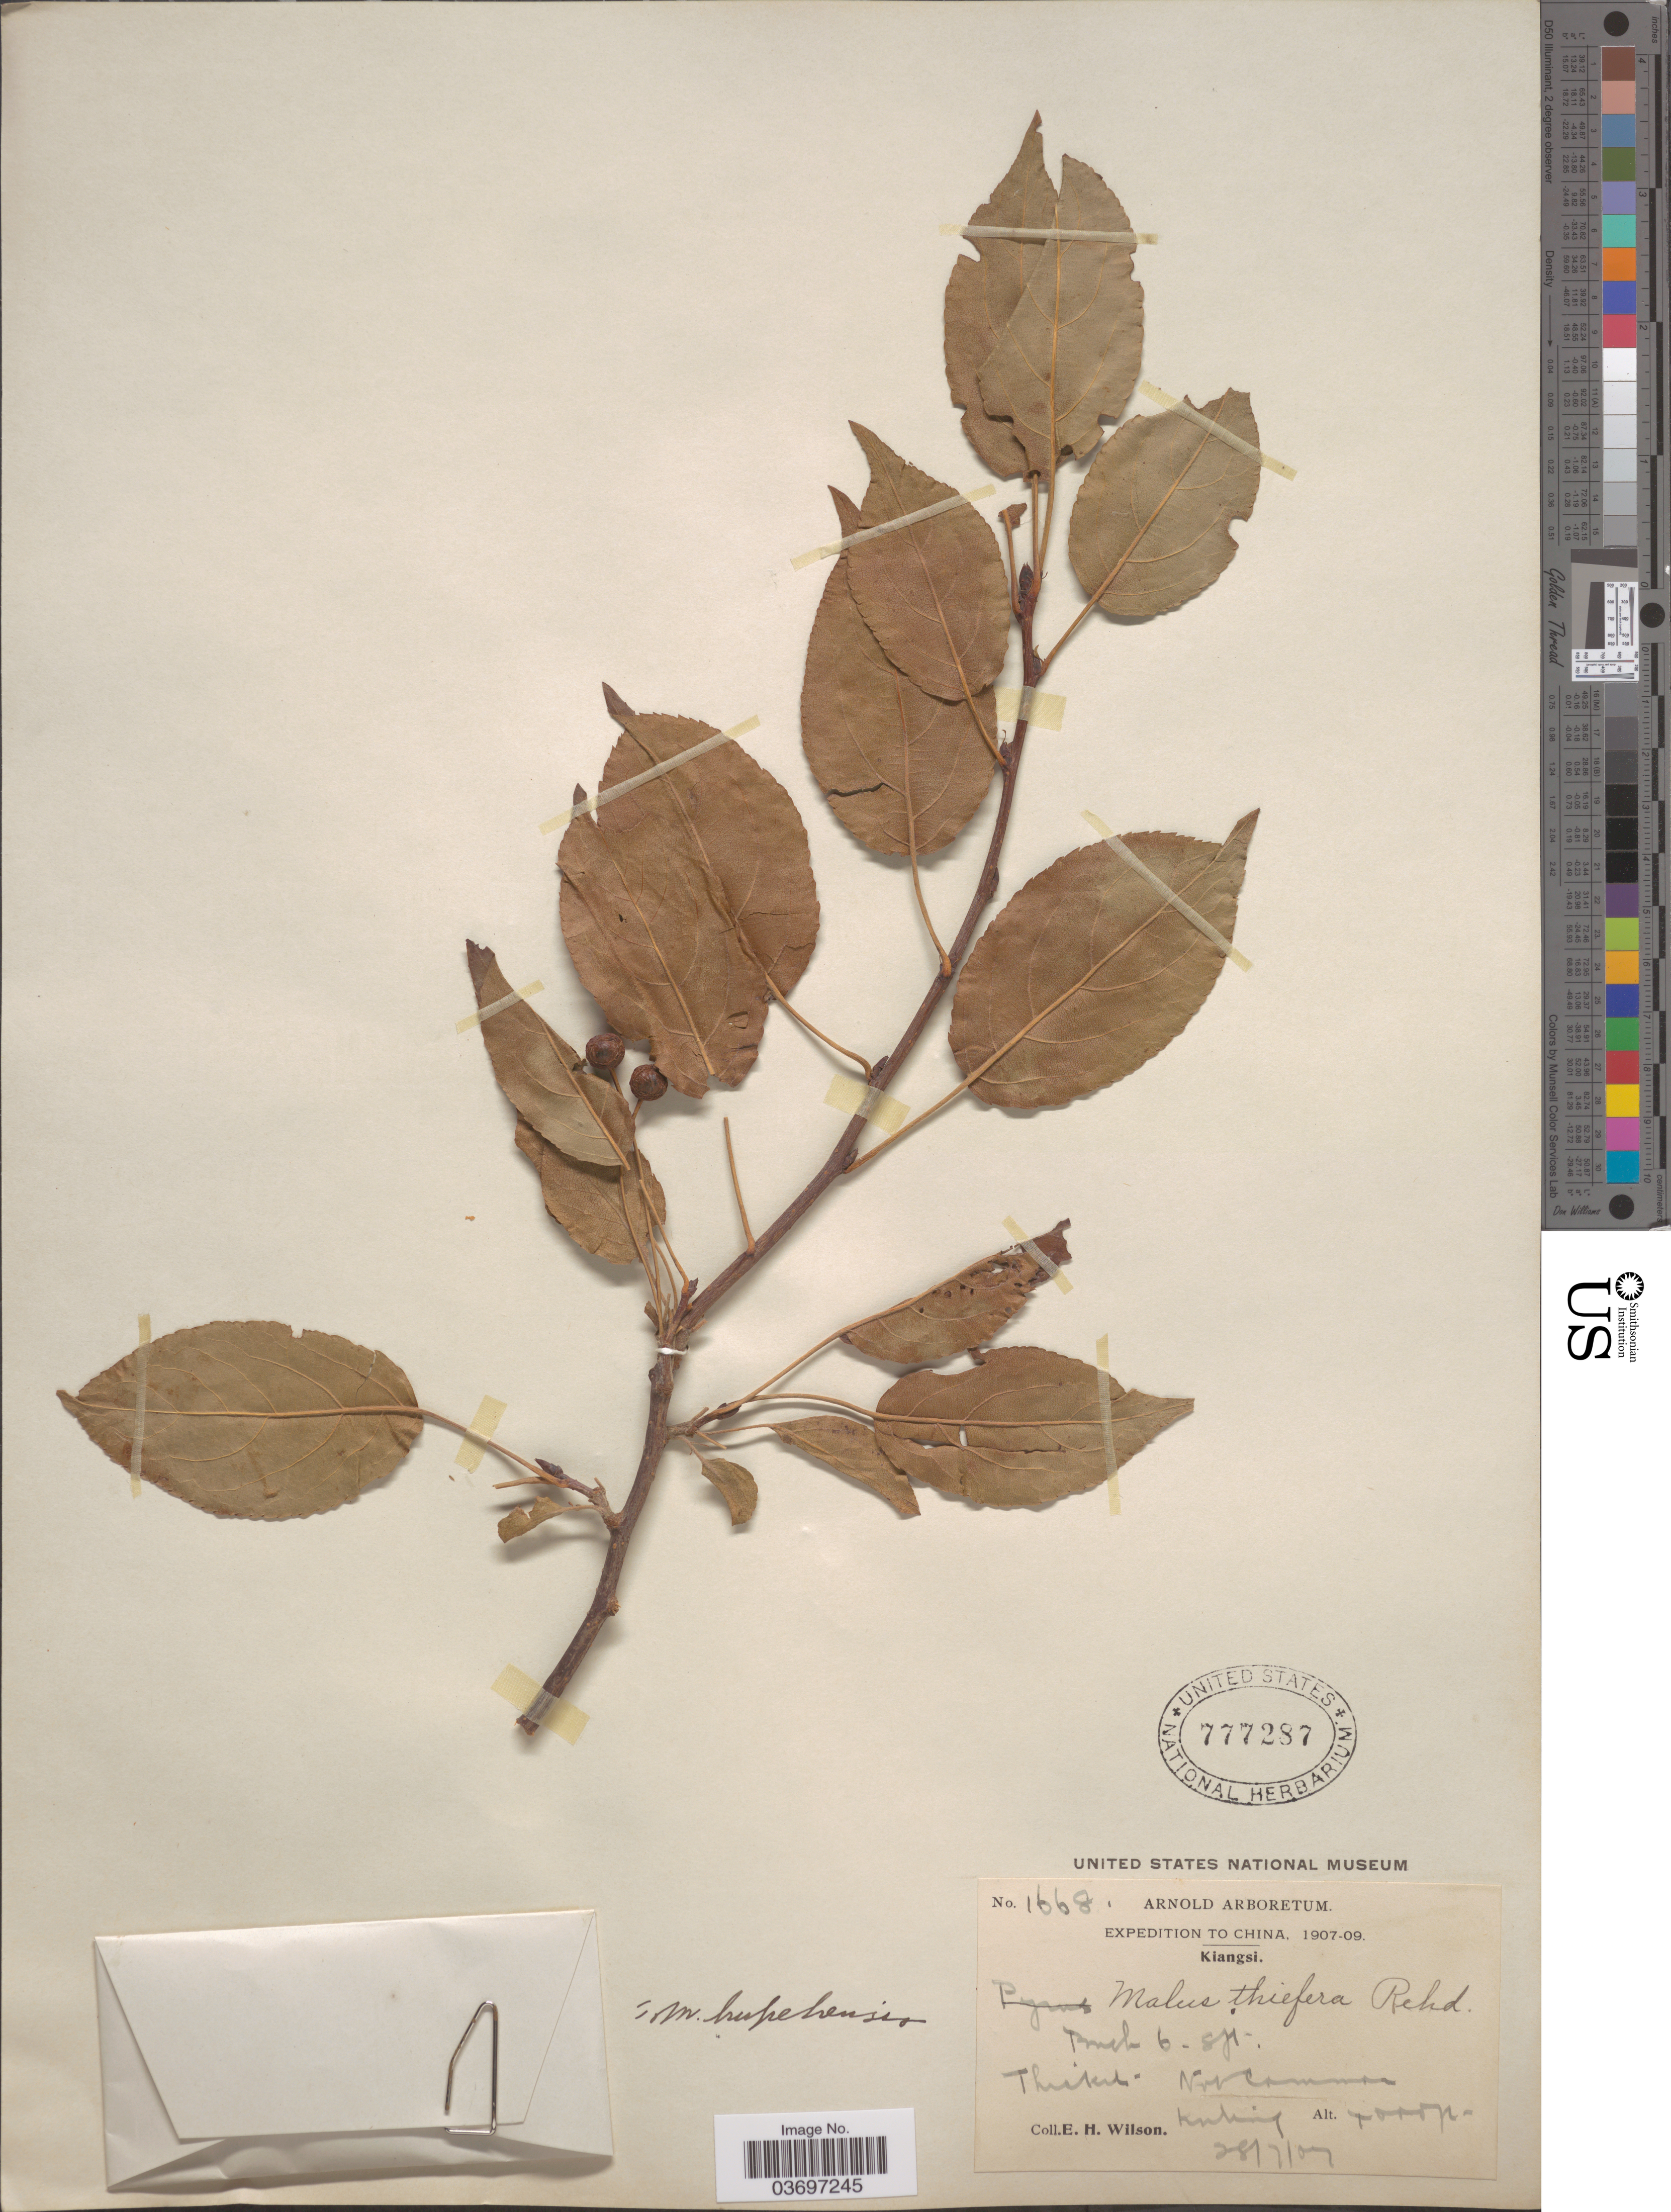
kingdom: Plantae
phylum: Tracheophyta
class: Magnoliopsida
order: Rosales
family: Rosaceae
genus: Malus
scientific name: Malus hupehensis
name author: (Pamp.) Rehder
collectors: E. Wilson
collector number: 1668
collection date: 1907-07-28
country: China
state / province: Jiangxi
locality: Kiangsi. Kuling.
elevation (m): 2134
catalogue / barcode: US 777287